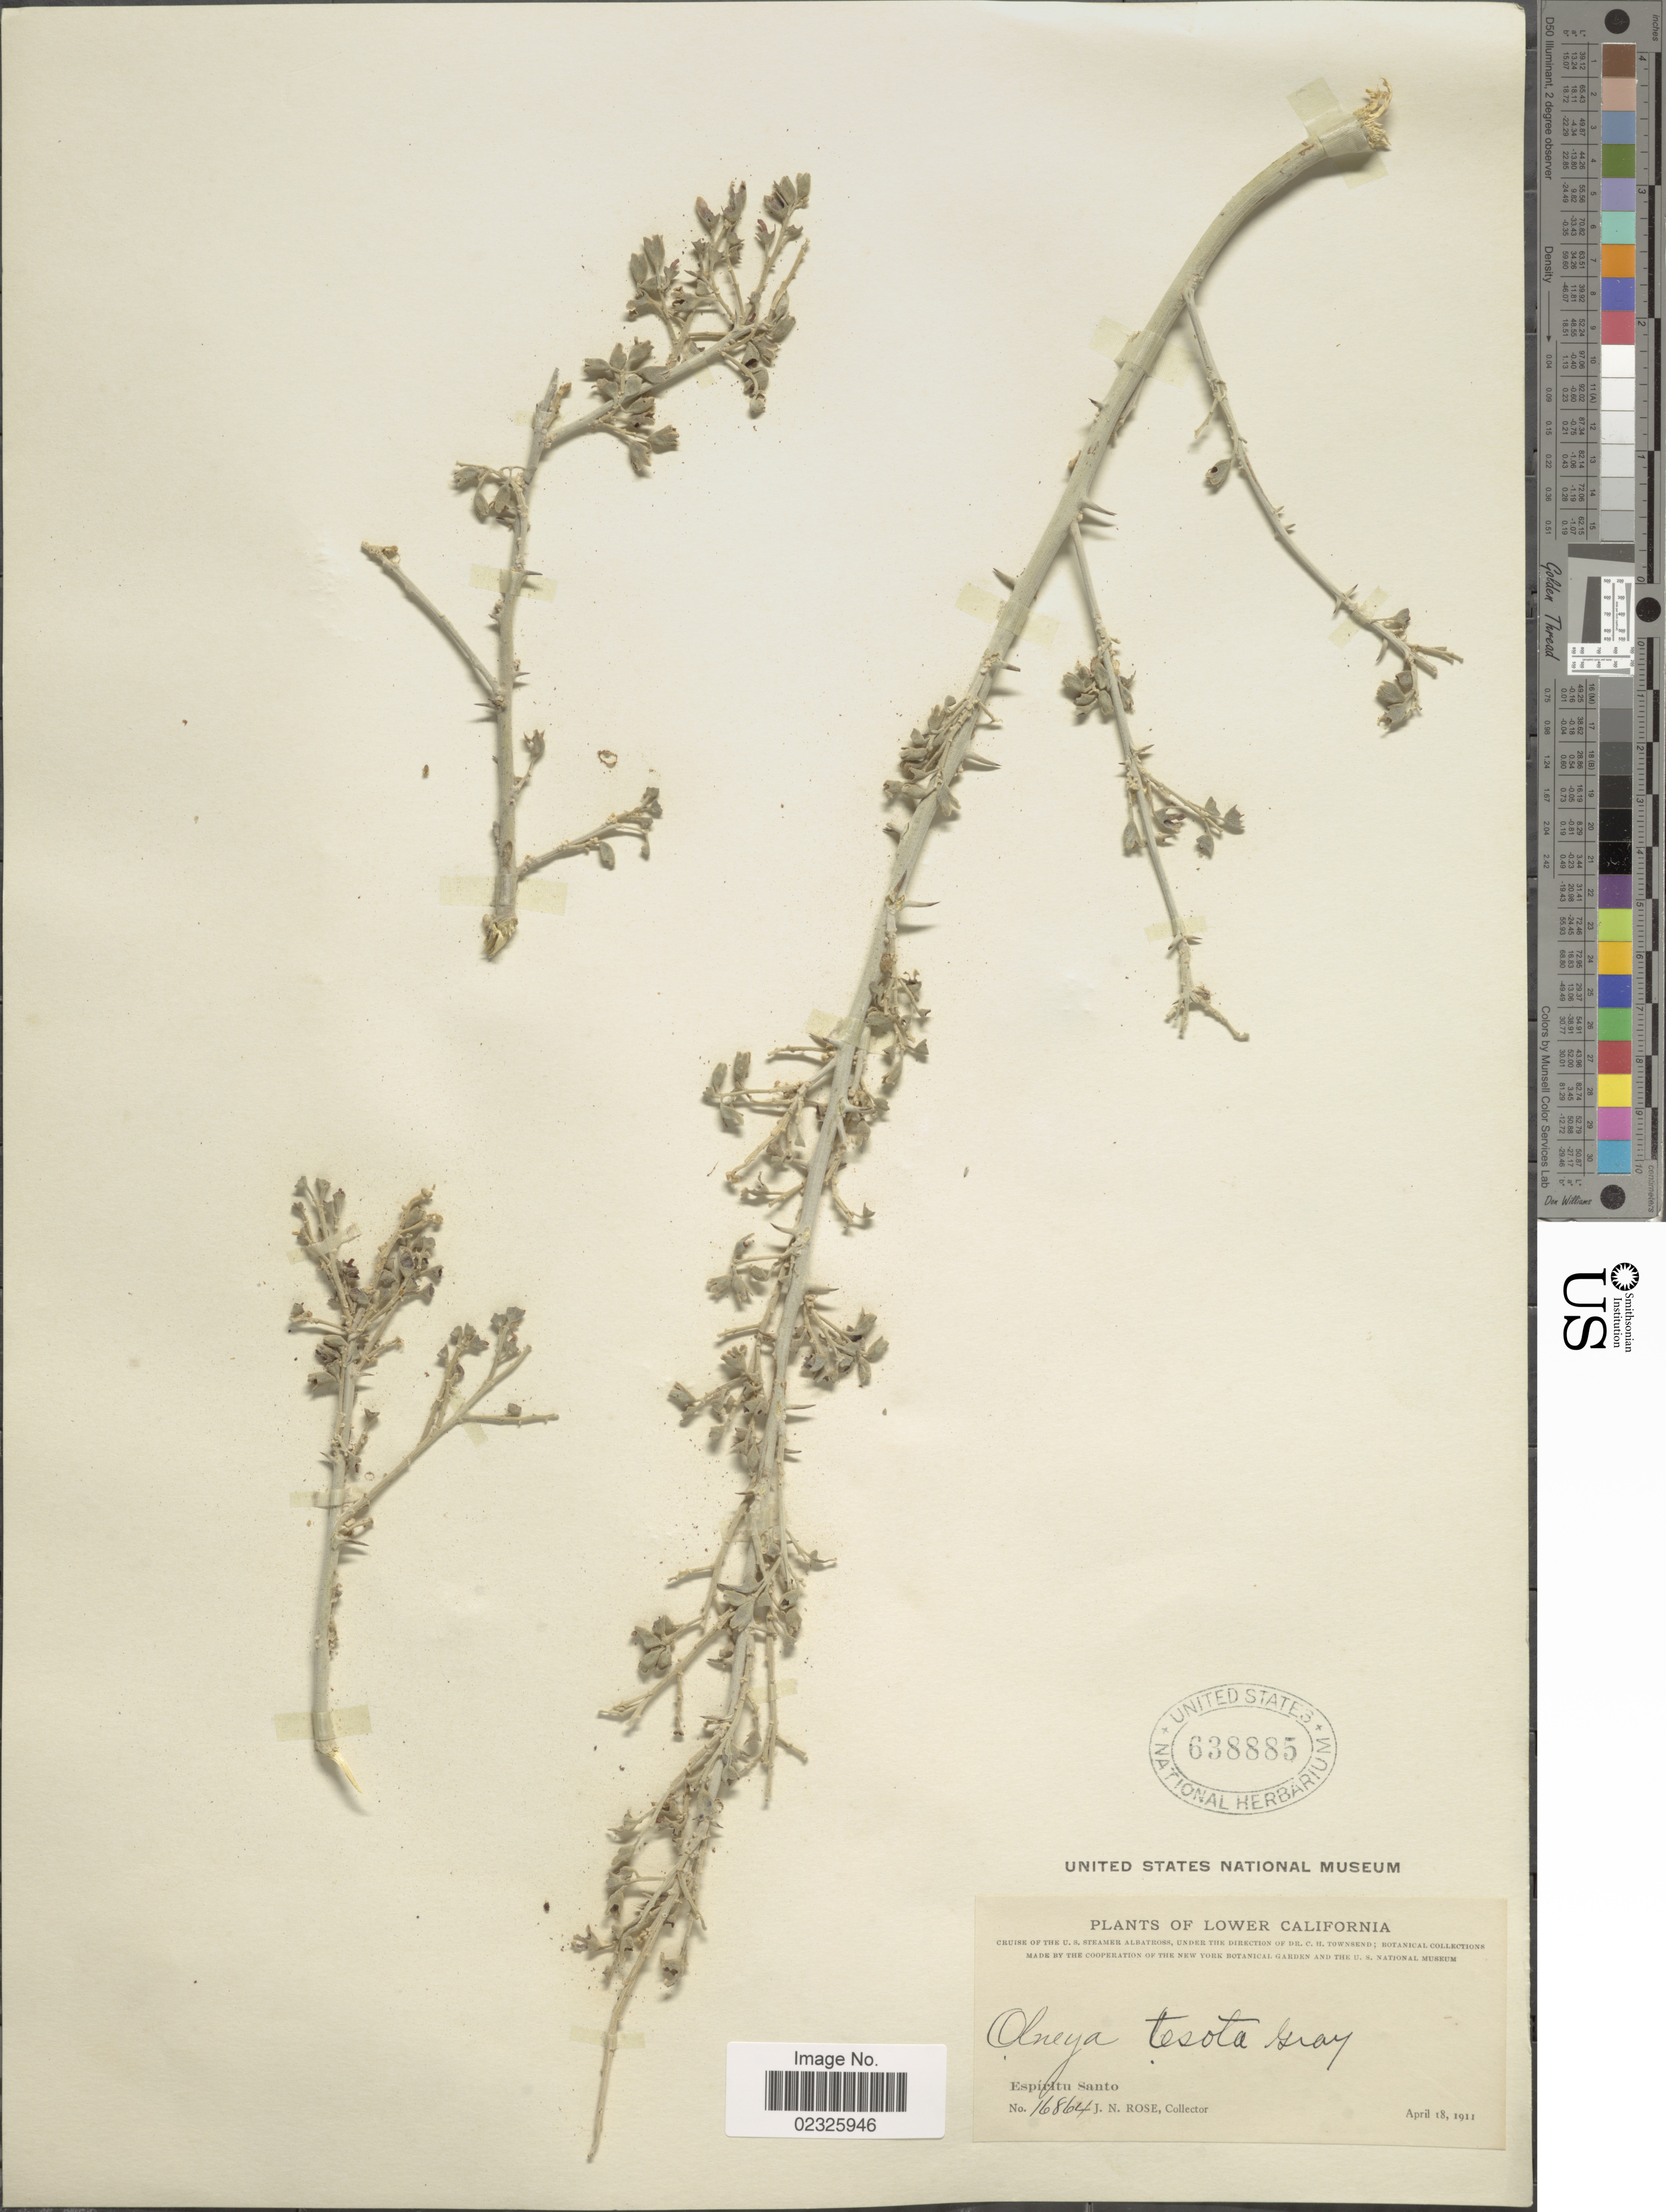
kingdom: Plantae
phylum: Tracheophyta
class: Magnoliopsida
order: Fabales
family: Fabaceae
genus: Olneya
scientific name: Olneya tesota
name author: A. Gray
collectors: J. N. Rose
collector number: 16864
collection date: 1911-04-18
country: Mexico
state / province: Baja California Sur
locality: Espírity Santo, Lower California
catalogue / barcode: US 638885